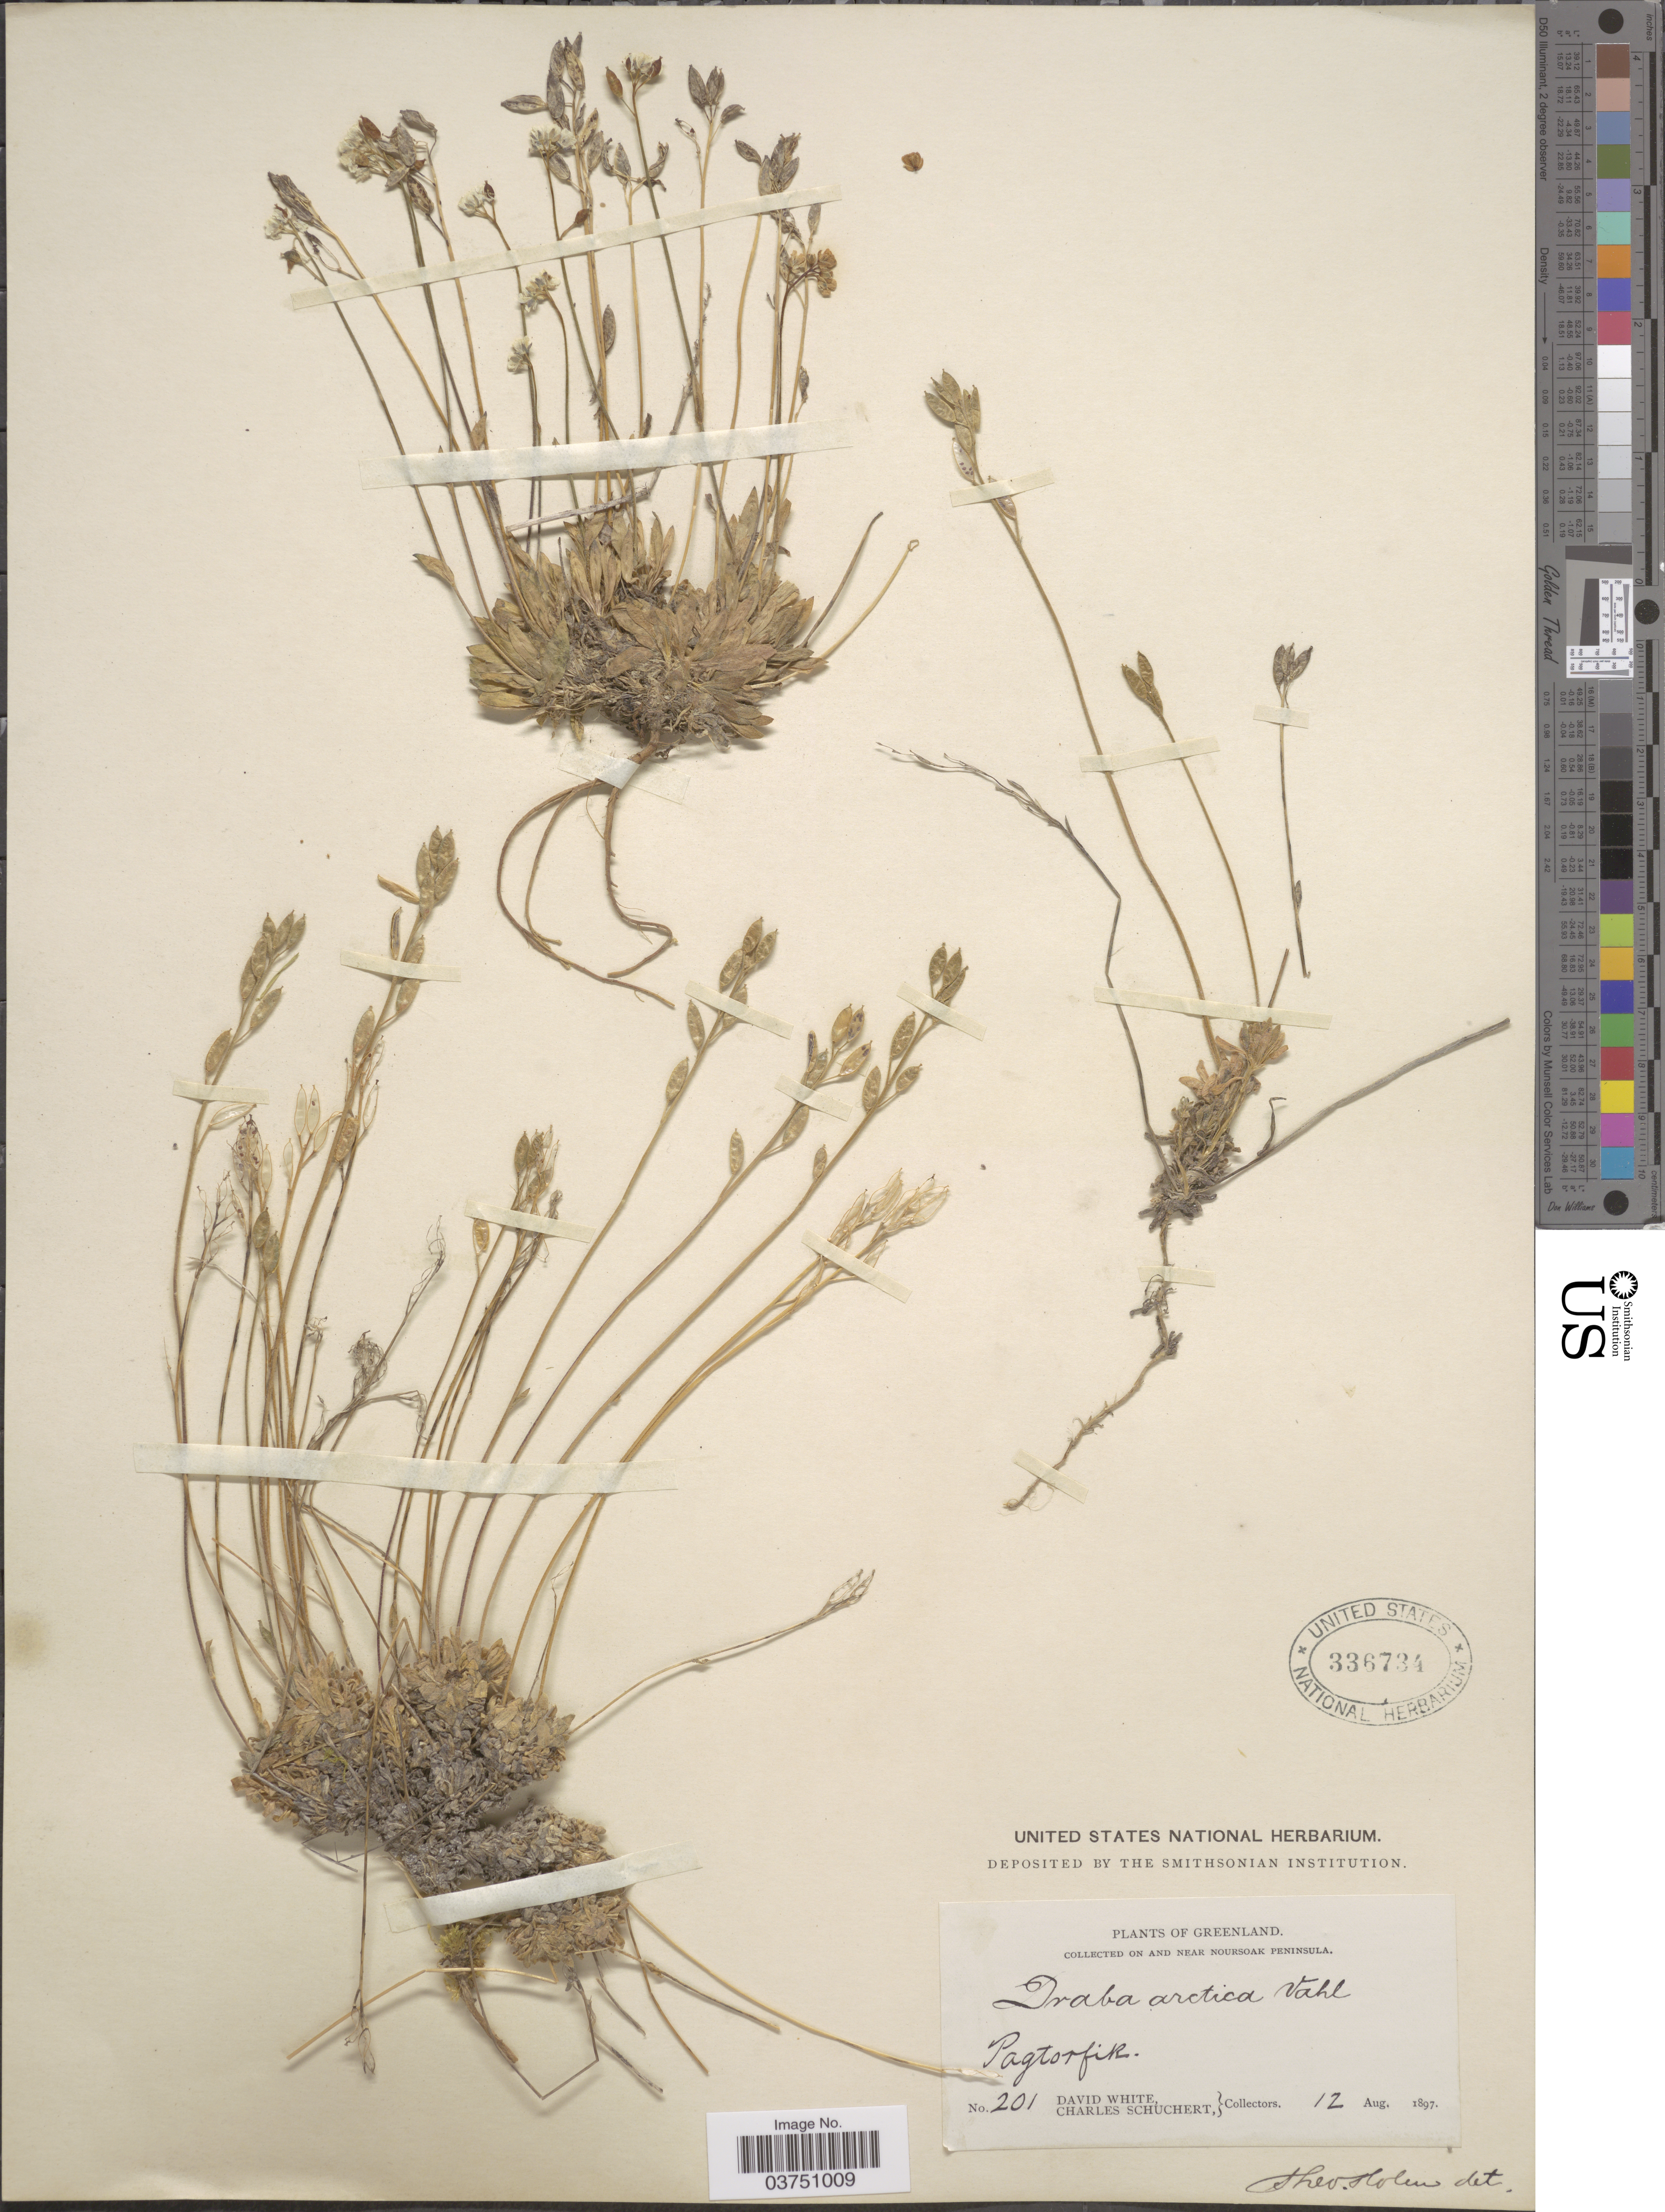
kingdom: Plantae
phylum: Tracheophyta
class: Magnoliopsida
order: Brassicales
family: Brassicaceae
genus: Draba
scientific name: Draba cinerea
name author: Adams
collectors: D. White & C. Schuchert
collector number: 201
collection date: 1897-08-12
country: Greenland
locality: On and near Noursoak Peninsula. Pagtorfik.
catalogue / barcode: US 336734